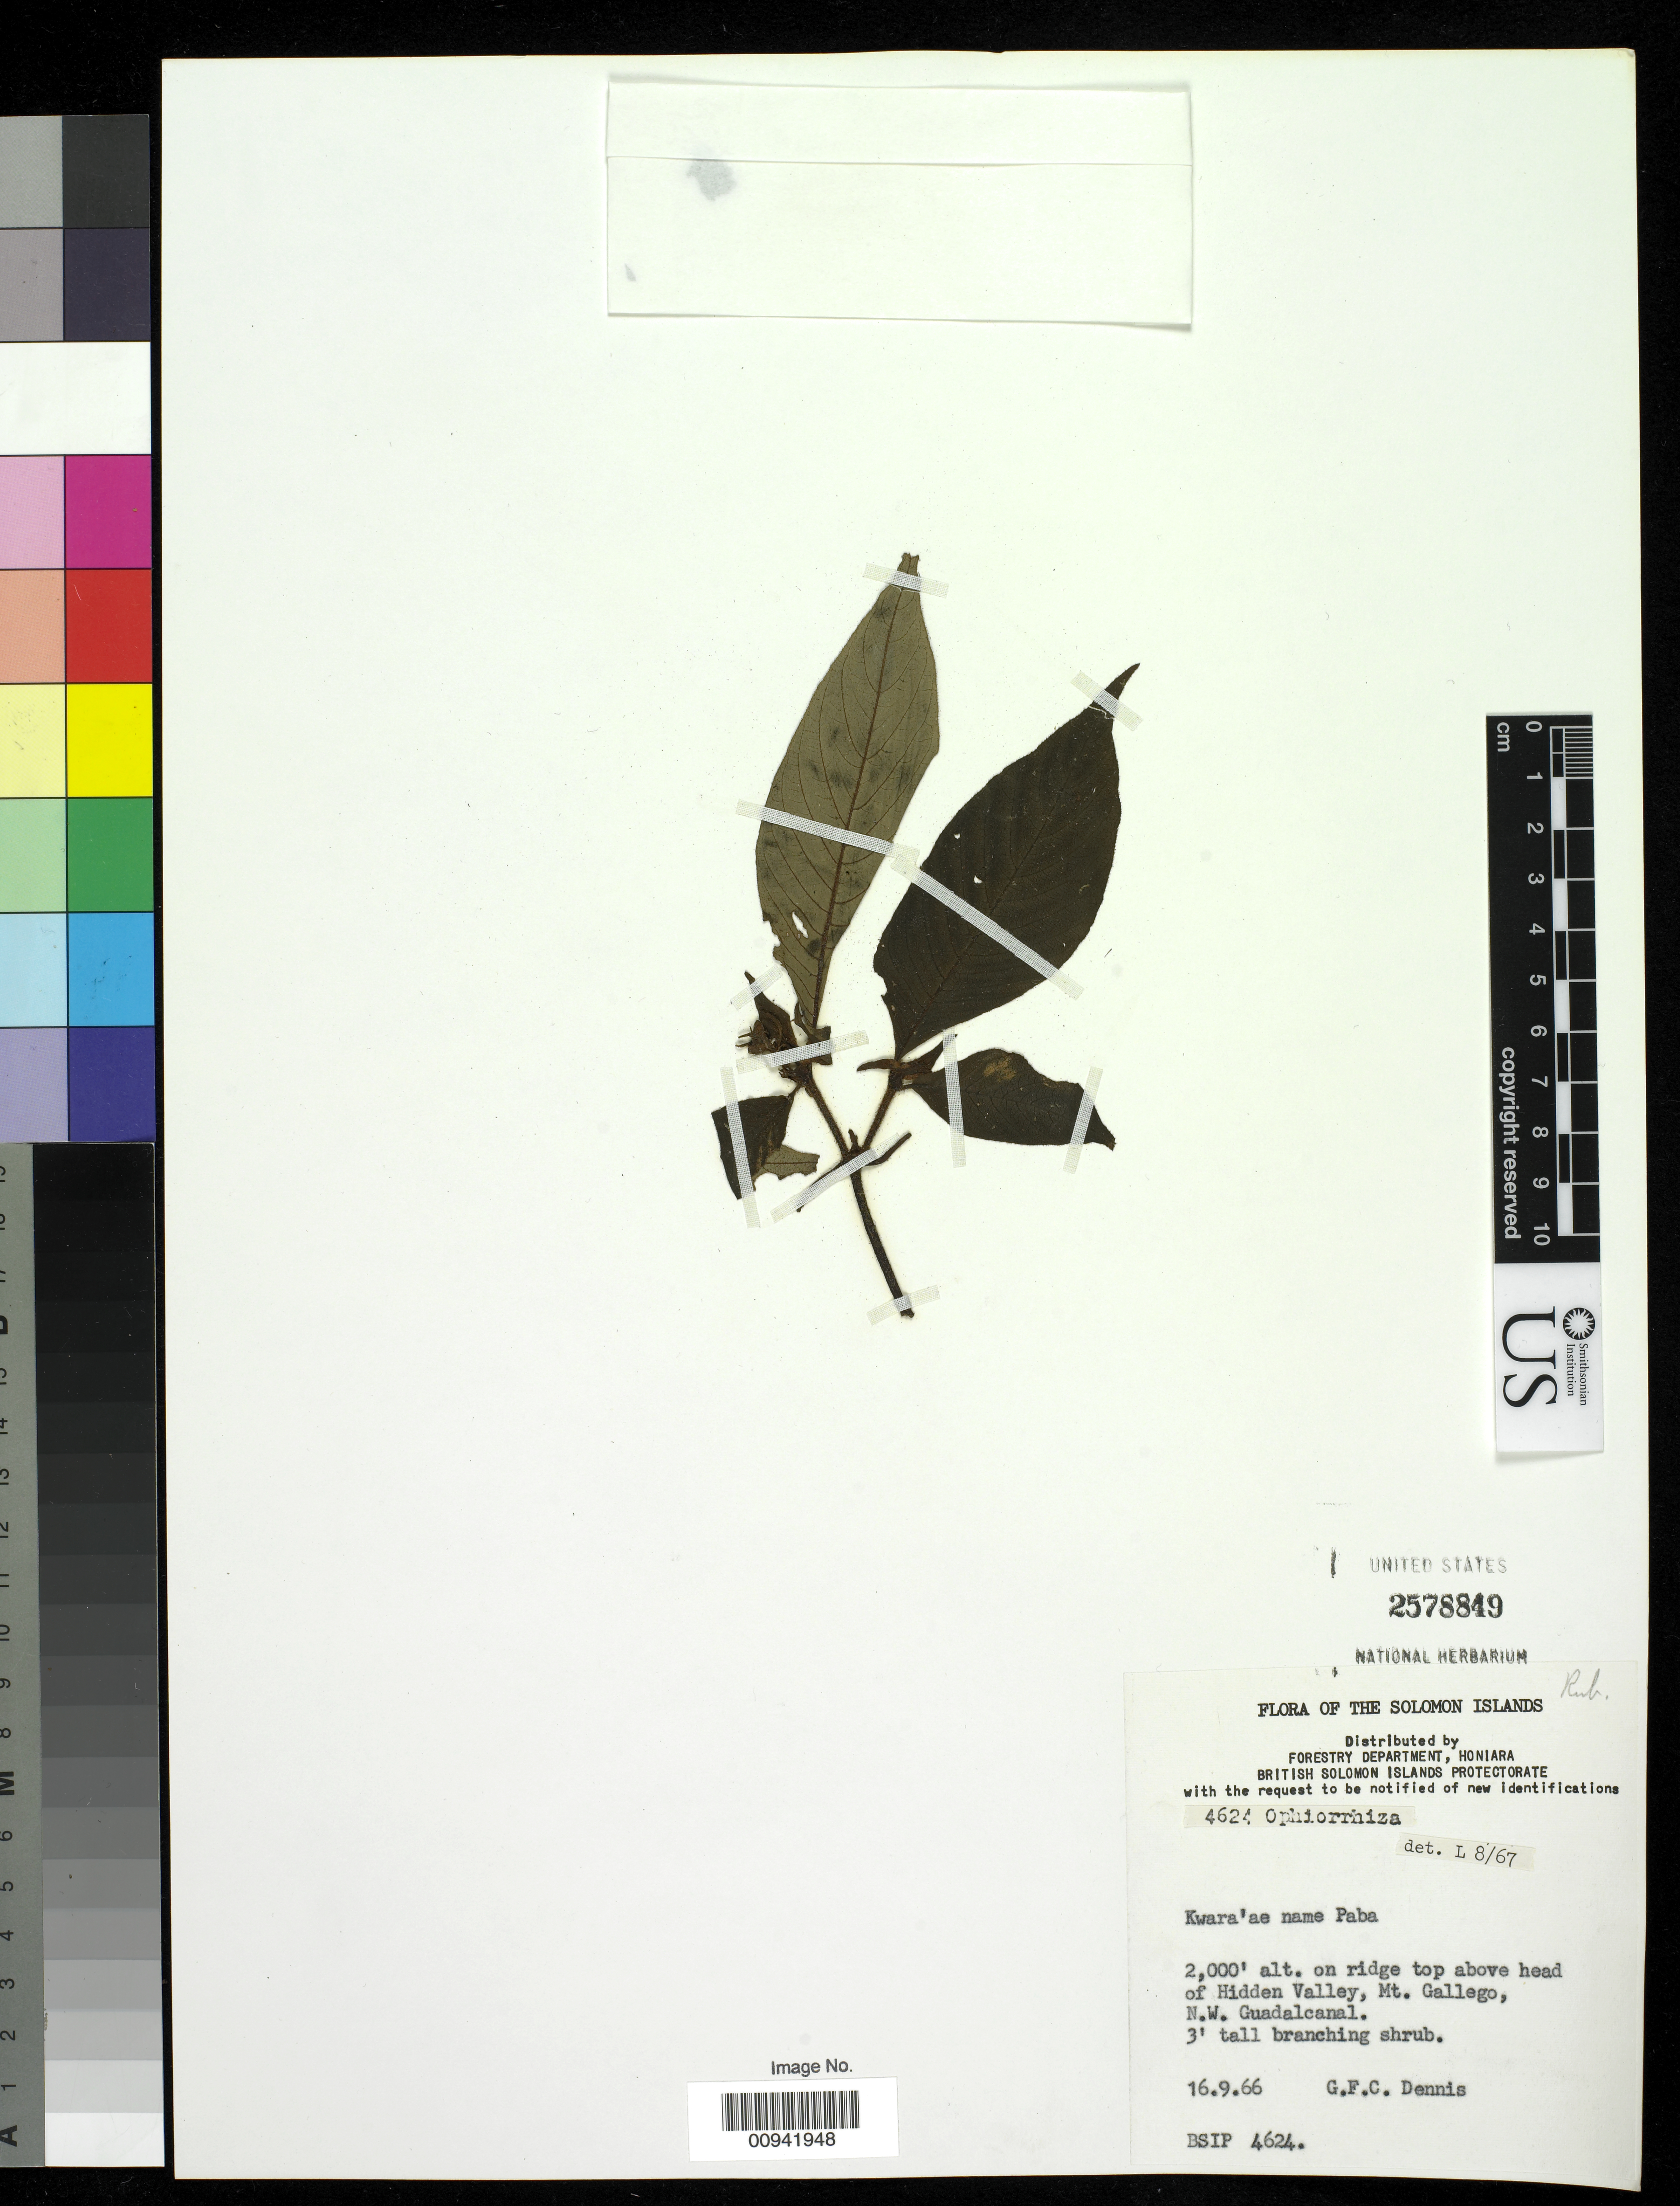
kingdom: Plantae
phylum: Tracheophyta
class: Magnoliopsida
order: Gentianales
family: Rubiaceae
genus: Ophiorrhiza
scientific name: Ophiorrhiza sp.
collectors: G. Dennis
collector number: BSIP 4624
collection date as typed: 16 Sep 1966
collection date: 1966-09-16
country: Solomon Islands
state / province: Guadalcanal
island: Guadalcanal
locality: On ridge top above head of Hidden Valley, Mt. Gallego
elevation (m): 610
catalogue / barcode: US 2578849